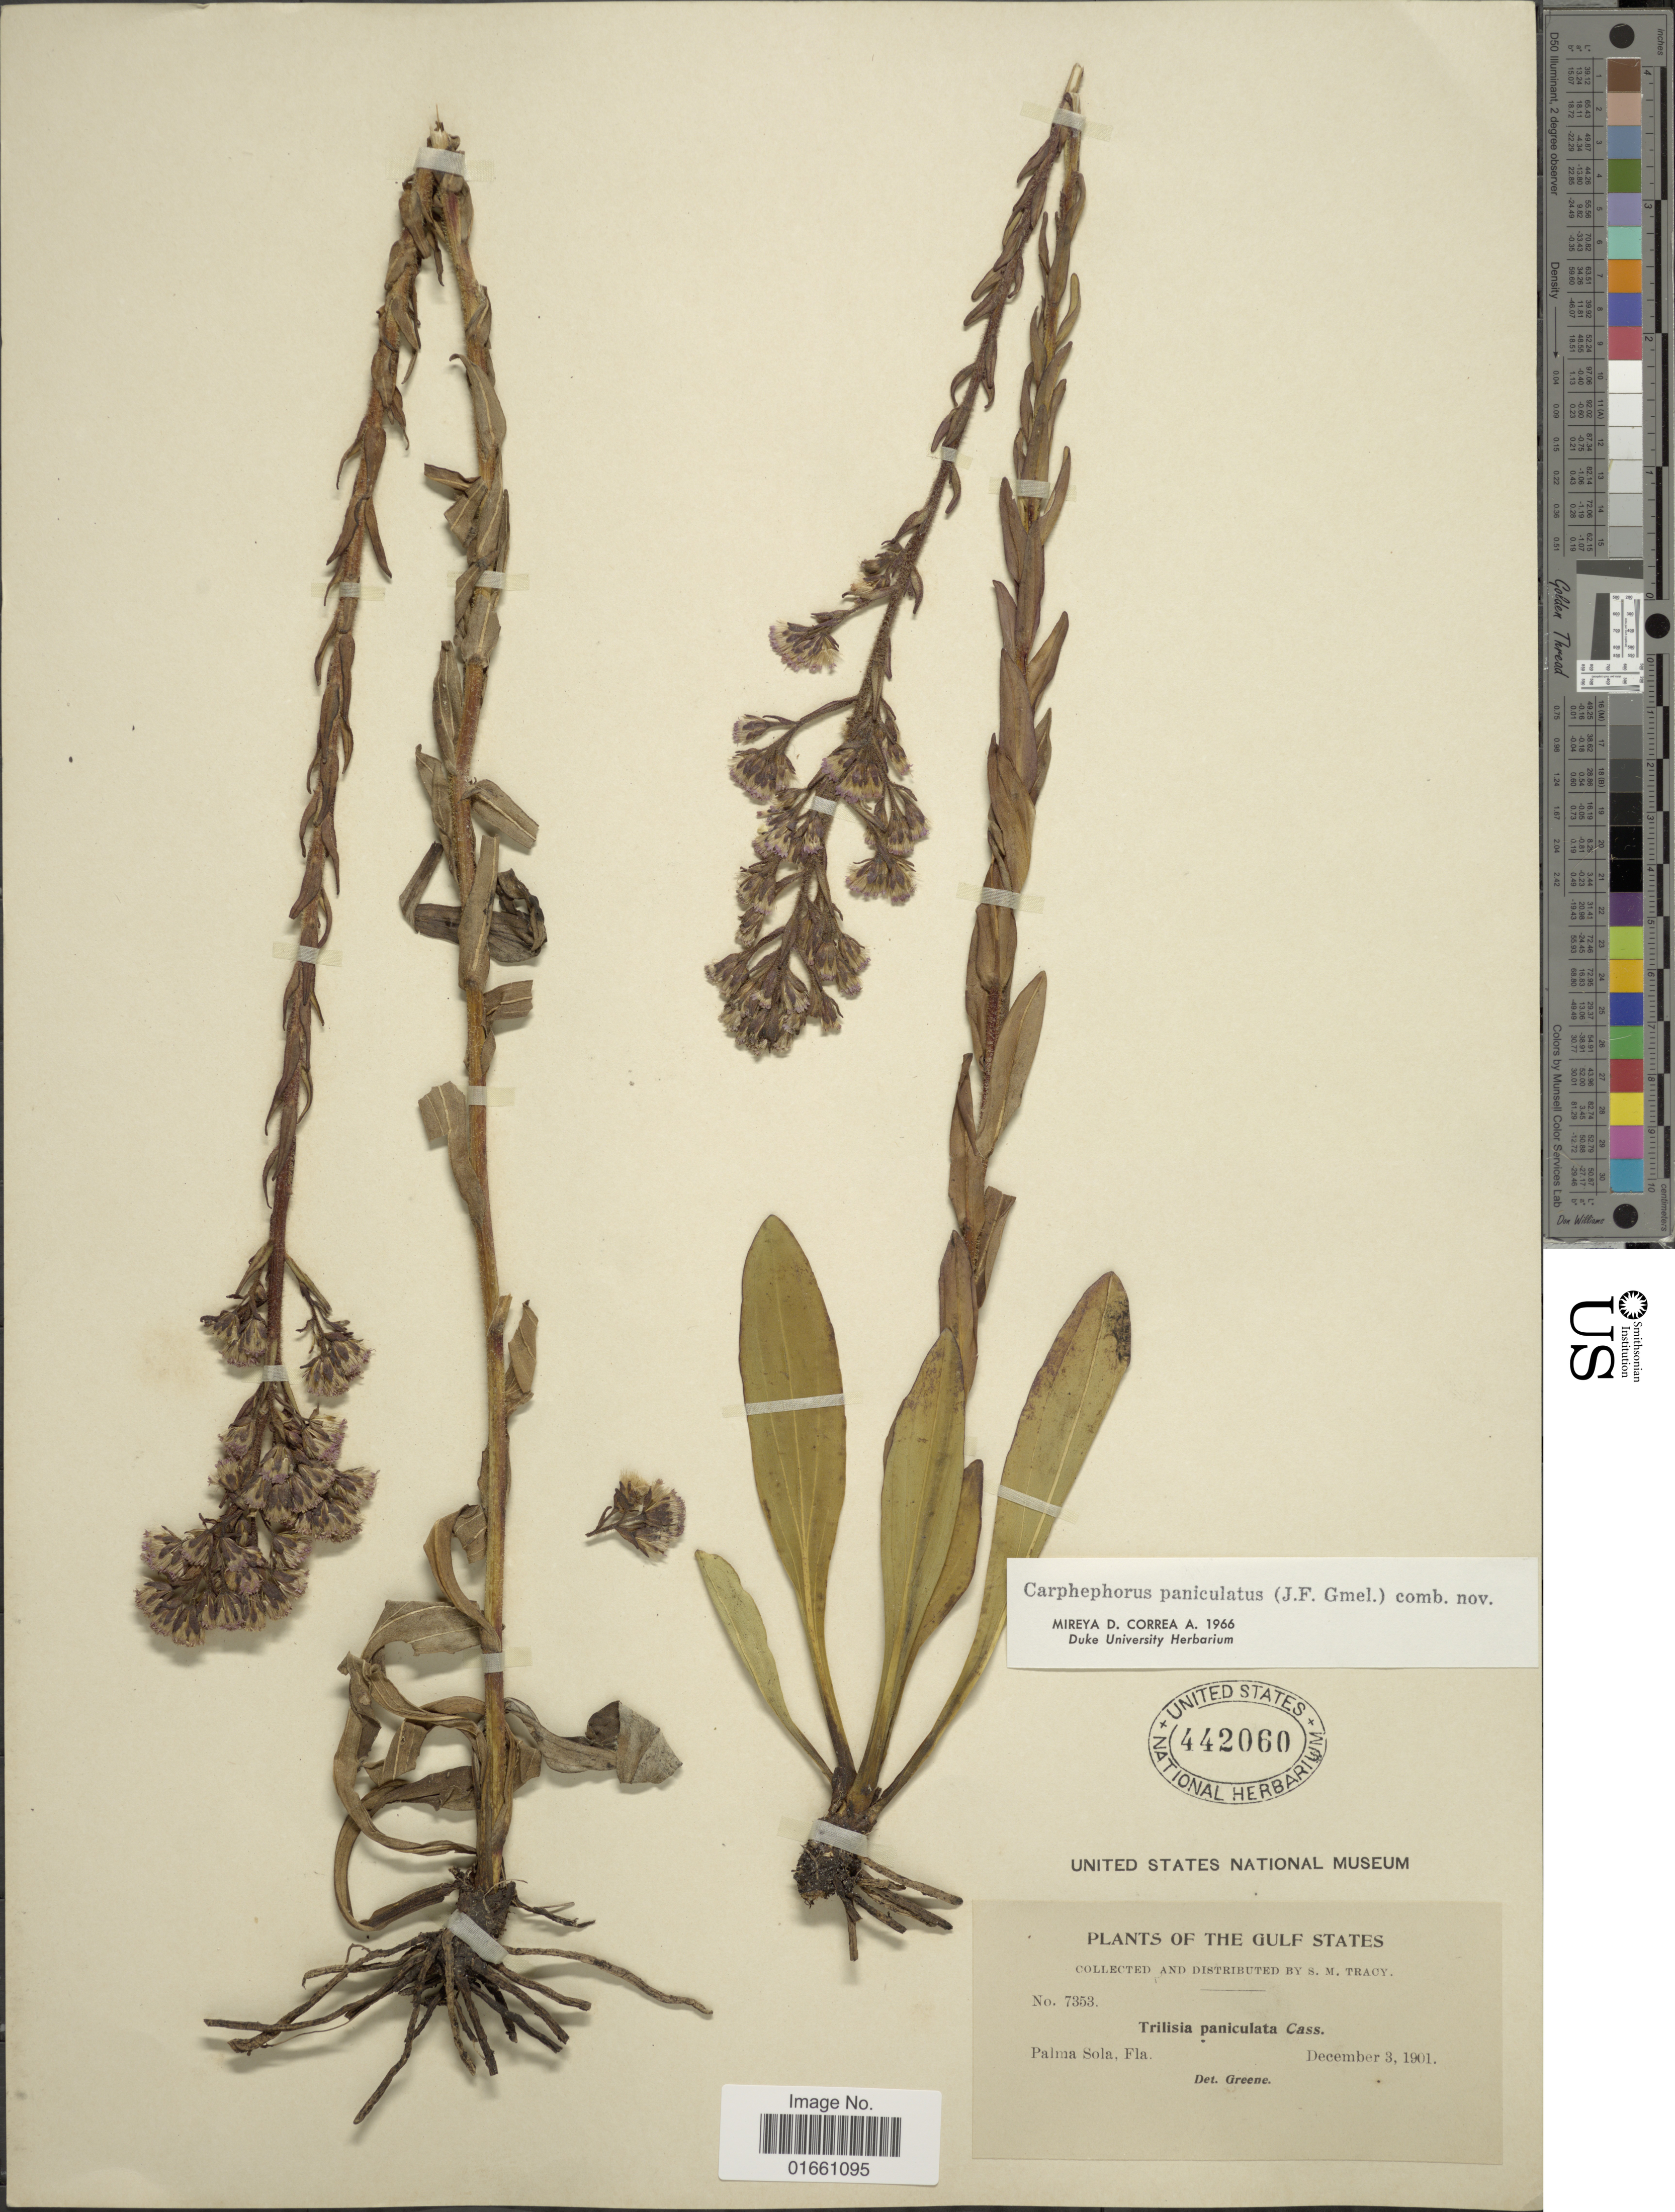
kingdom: Plantae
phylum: Tracheophyta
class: Magnoliopsida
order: Asterales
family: Asteraceae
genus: Trilisa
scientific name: Trilisa paniculata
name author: (J.F. Gmel.) Cass.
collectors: S. M. Tracy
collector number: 7353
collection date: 1901-12-03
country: United States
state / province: Florida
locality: The Gulf States, Palma Sola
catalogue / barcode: US 442060